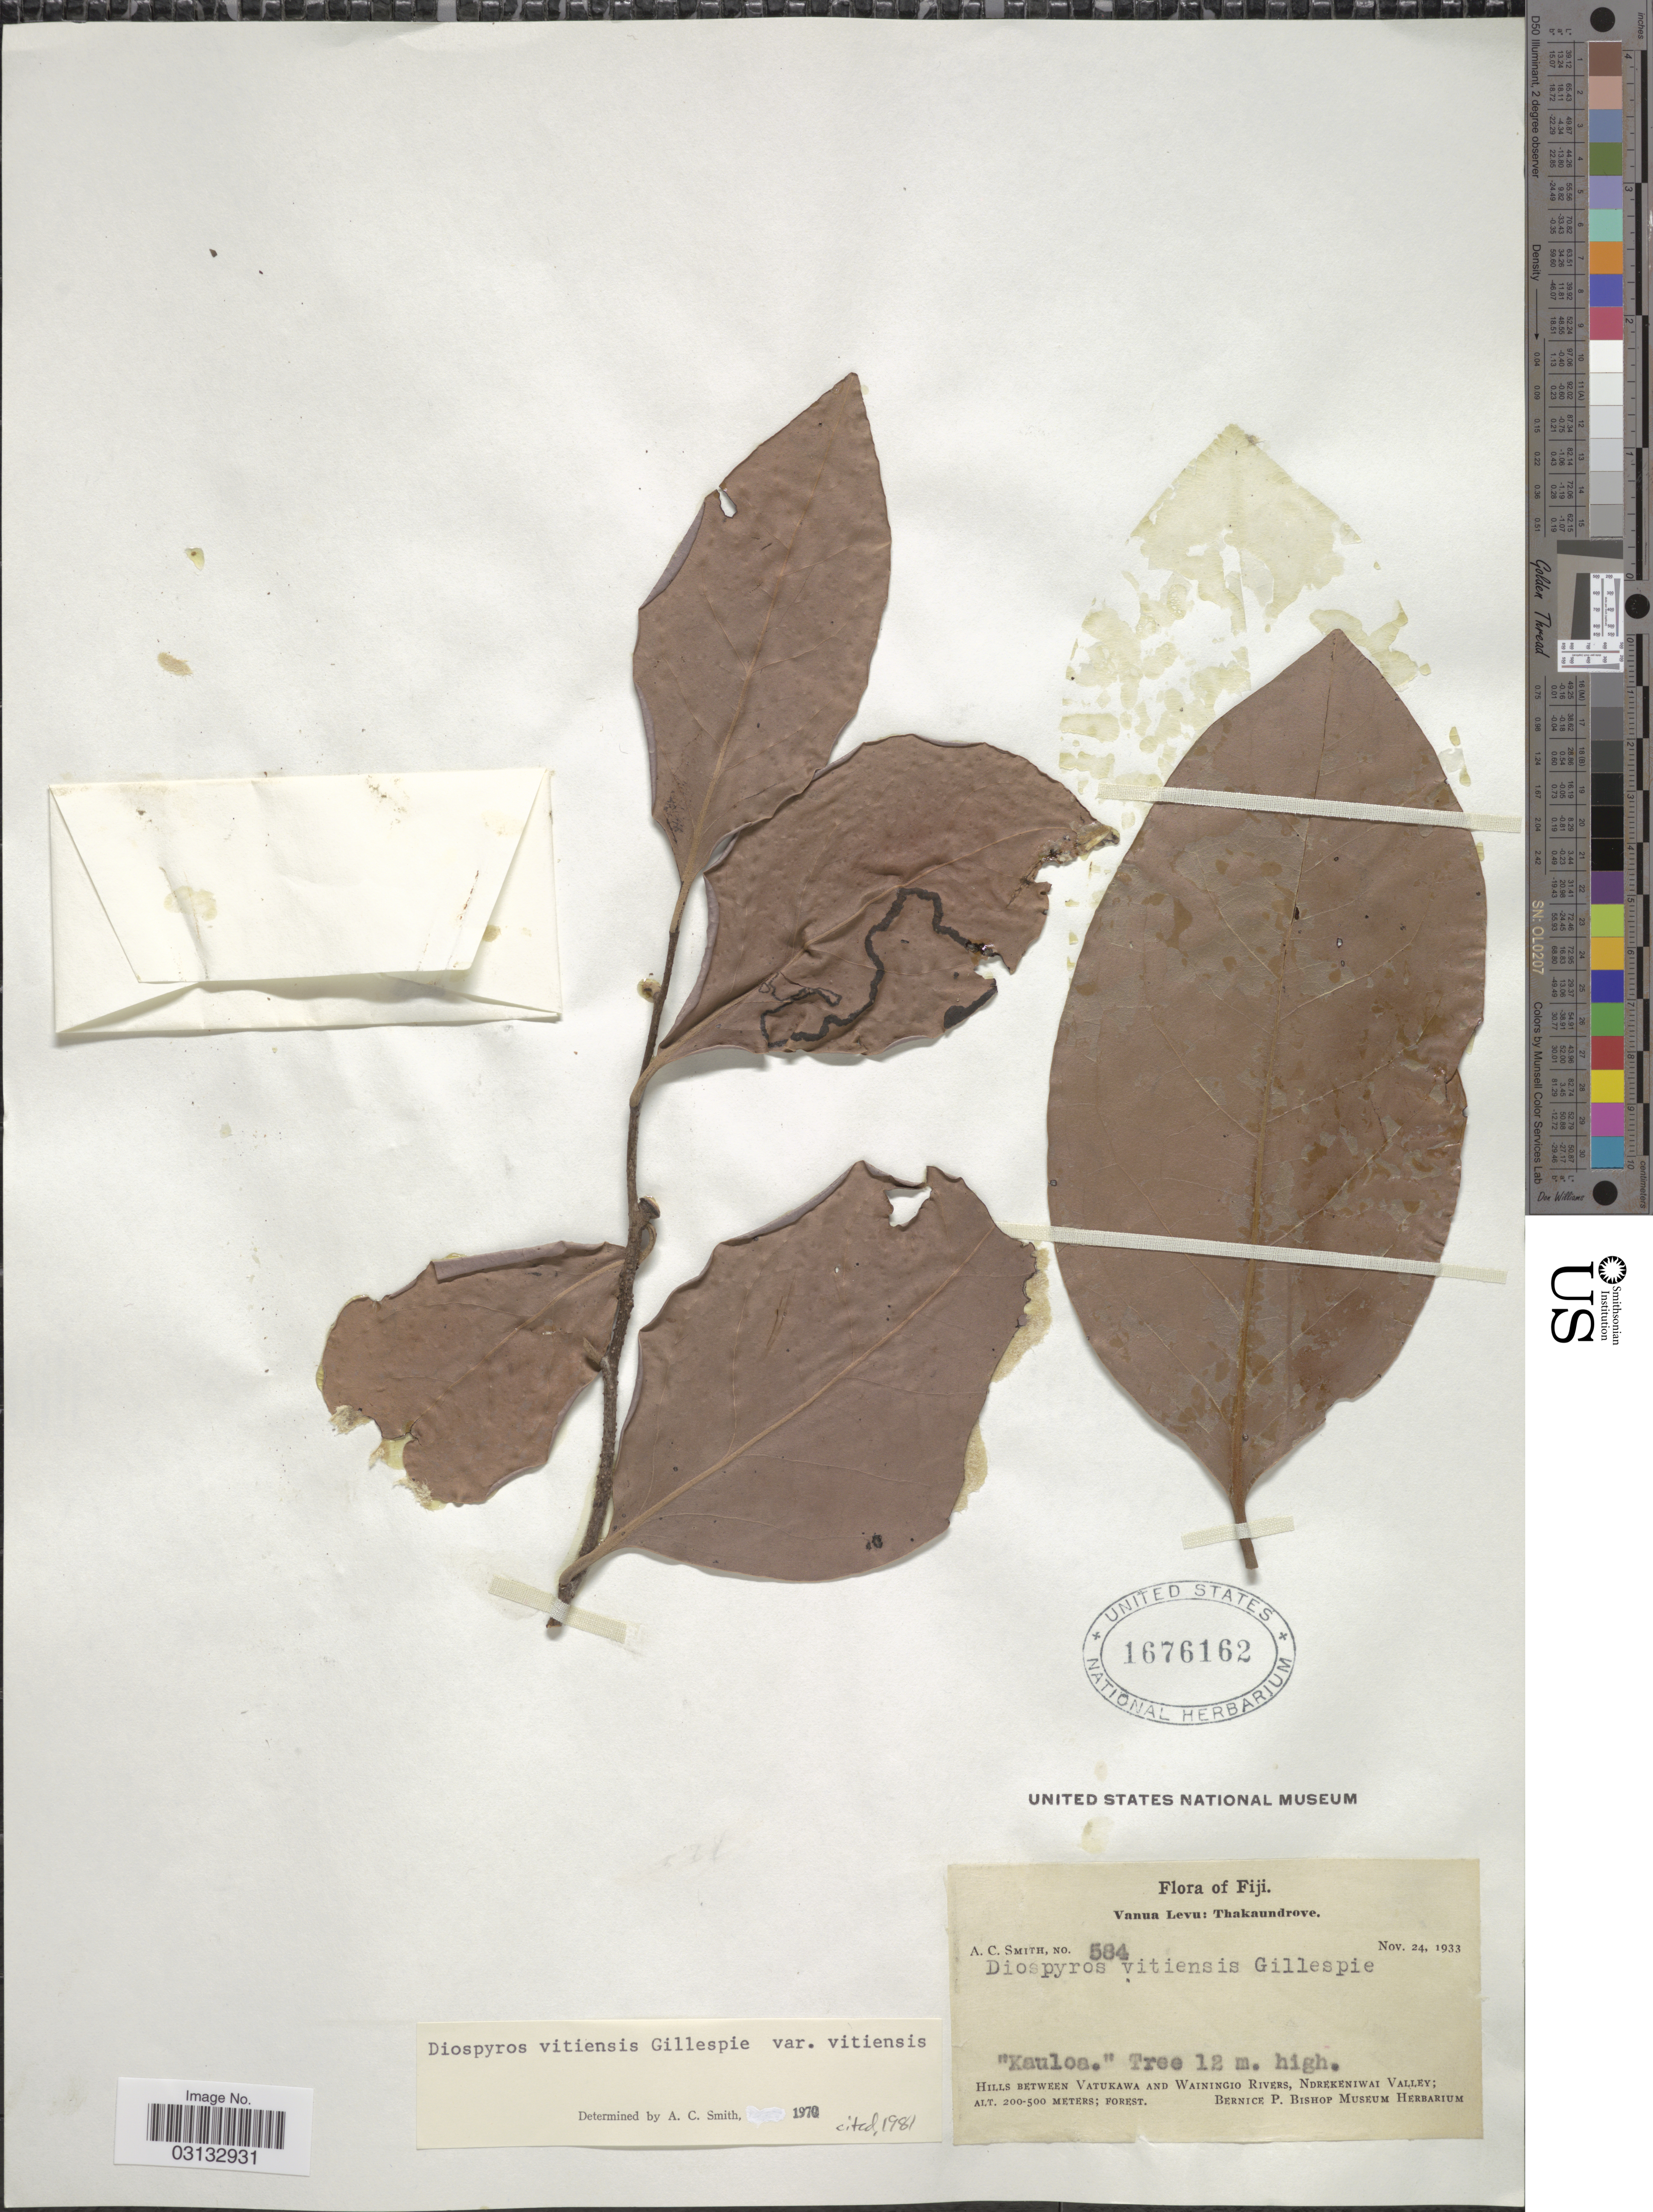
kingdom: Plantae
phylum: Tracheophyta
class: Magnoliopsida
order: Ericales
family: Ebenaceae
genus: Diospyros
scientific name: Diospyros vitiensis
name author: Gillespie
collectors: A. C. Smith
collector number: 584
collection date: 1933-11-24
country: Fiji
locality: Vanua Levu: Thakaundrove. Hills between Vatukawa and Wainingio Rivers, Ndrekeniwai Valley.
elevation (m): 200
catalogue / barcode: US 1676162